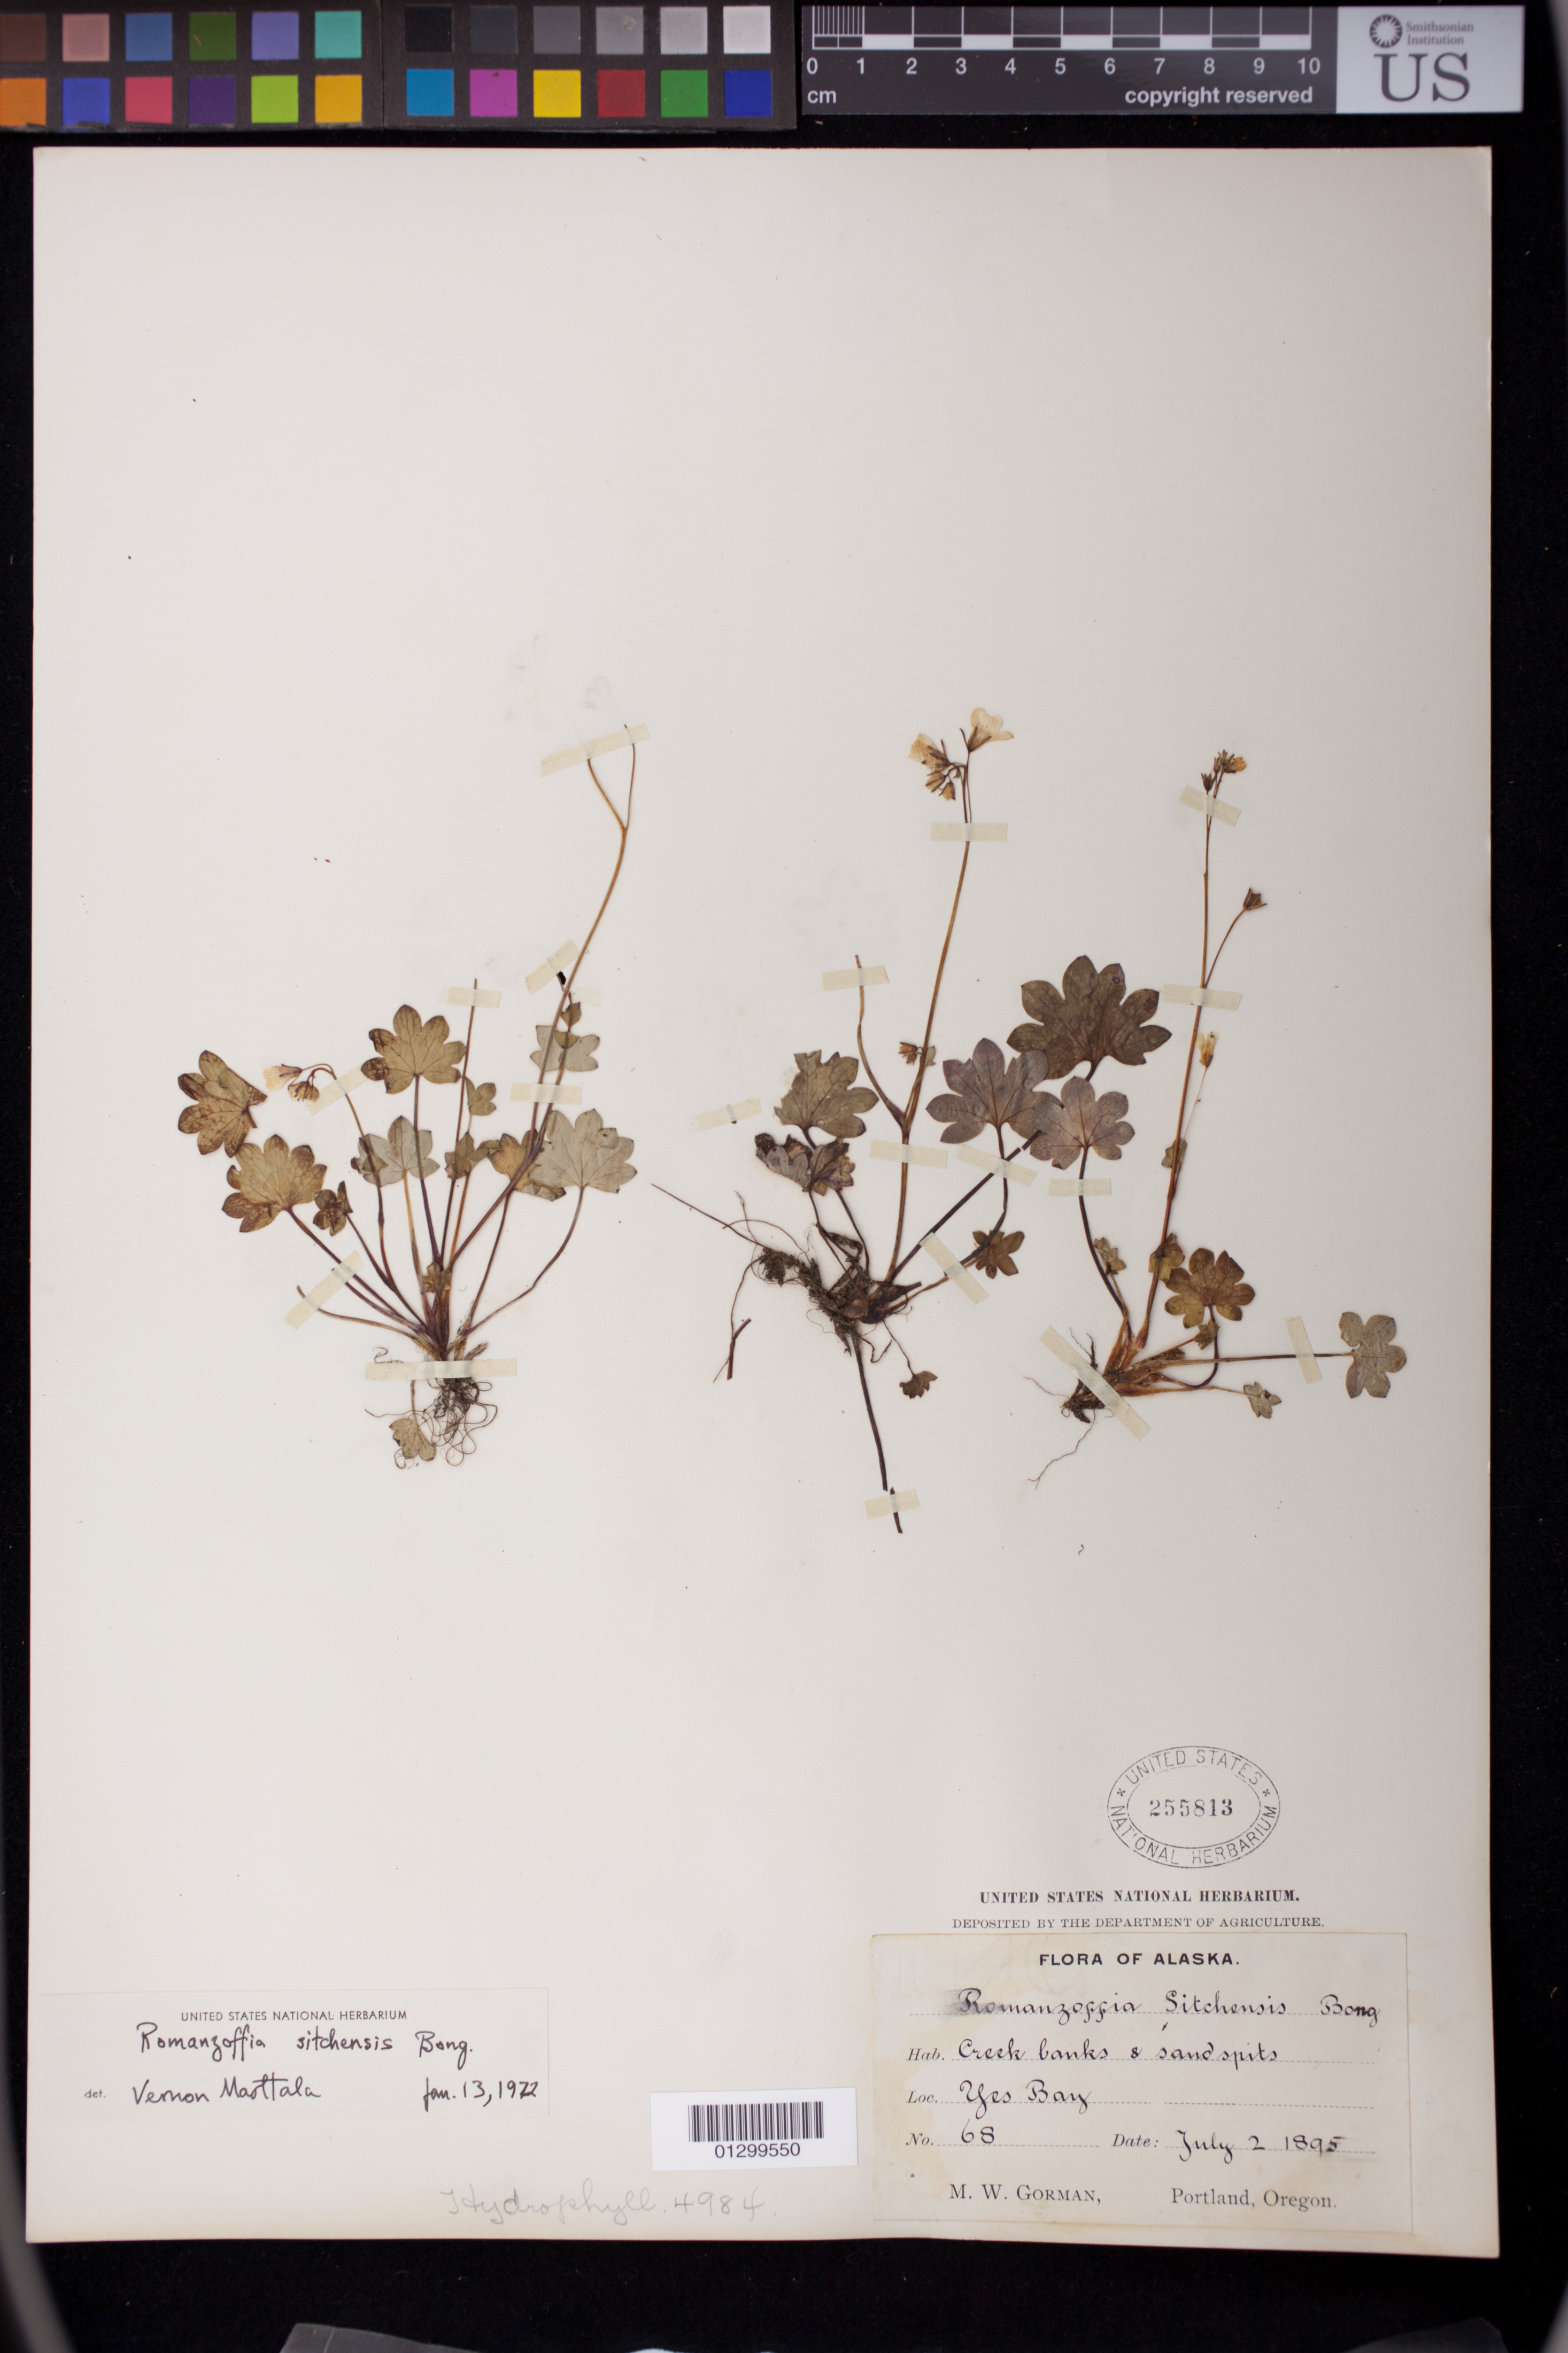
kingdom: Plantae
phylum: Tracheophyta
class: Magnoliopsida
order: Boraginales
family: Hydrophyllaceae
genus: Romanzoffia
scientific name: Romanzoffia sitchensis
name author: Bong.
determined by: Marttala, V.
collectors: M. W. Gorman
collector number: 68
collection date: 1895-07-02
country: United States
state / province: Alaska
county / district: Ketchikan Gateway Borough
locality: Yes Bay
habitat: Creek banks and sandspits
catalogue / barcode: US 255813